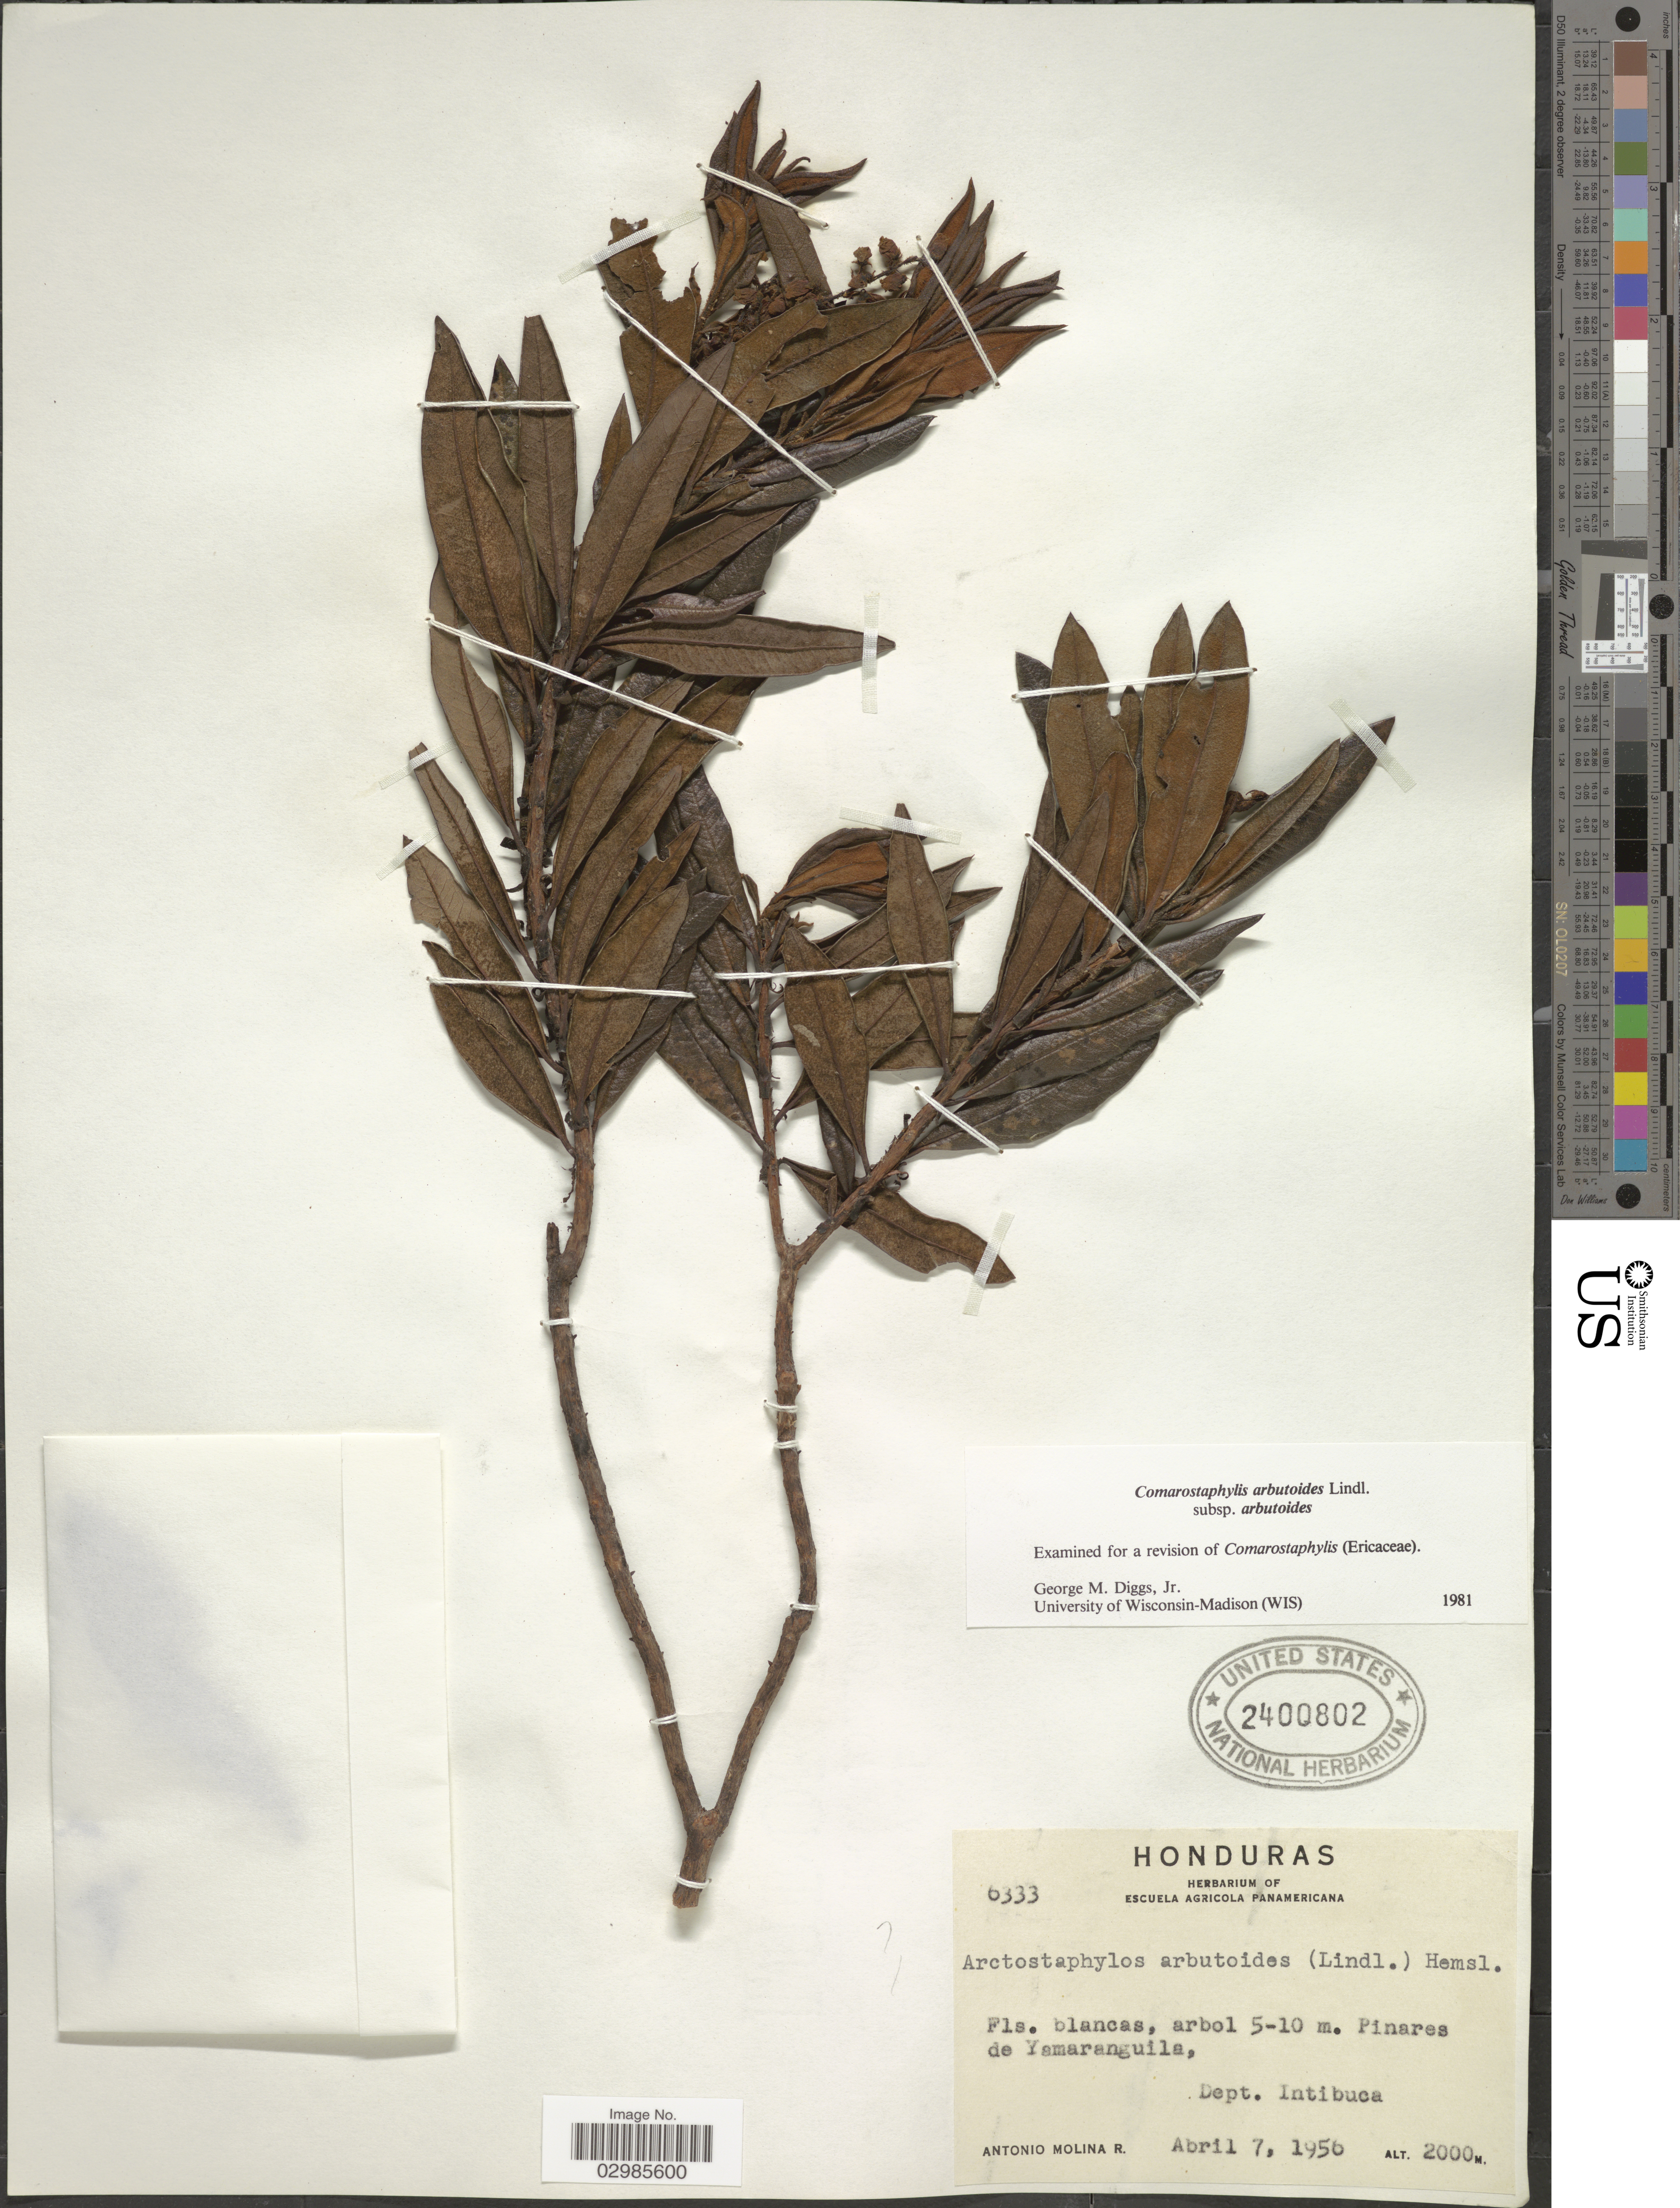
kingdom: Plantae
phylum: Tracheophyta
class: Magnoliopsida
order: Ericales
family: Ericaceae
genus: Comarostaphylis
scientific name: Comarostaphylis arbutoides subsp. arbutoides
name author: Lindl.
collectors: A. Molina R.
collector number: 6333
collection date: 1956-04-07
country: Honduras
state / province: Intibuca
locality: Pinares de Yamaranguila, Dept. Intibuca.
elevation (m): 2000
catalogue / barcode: US 2400802